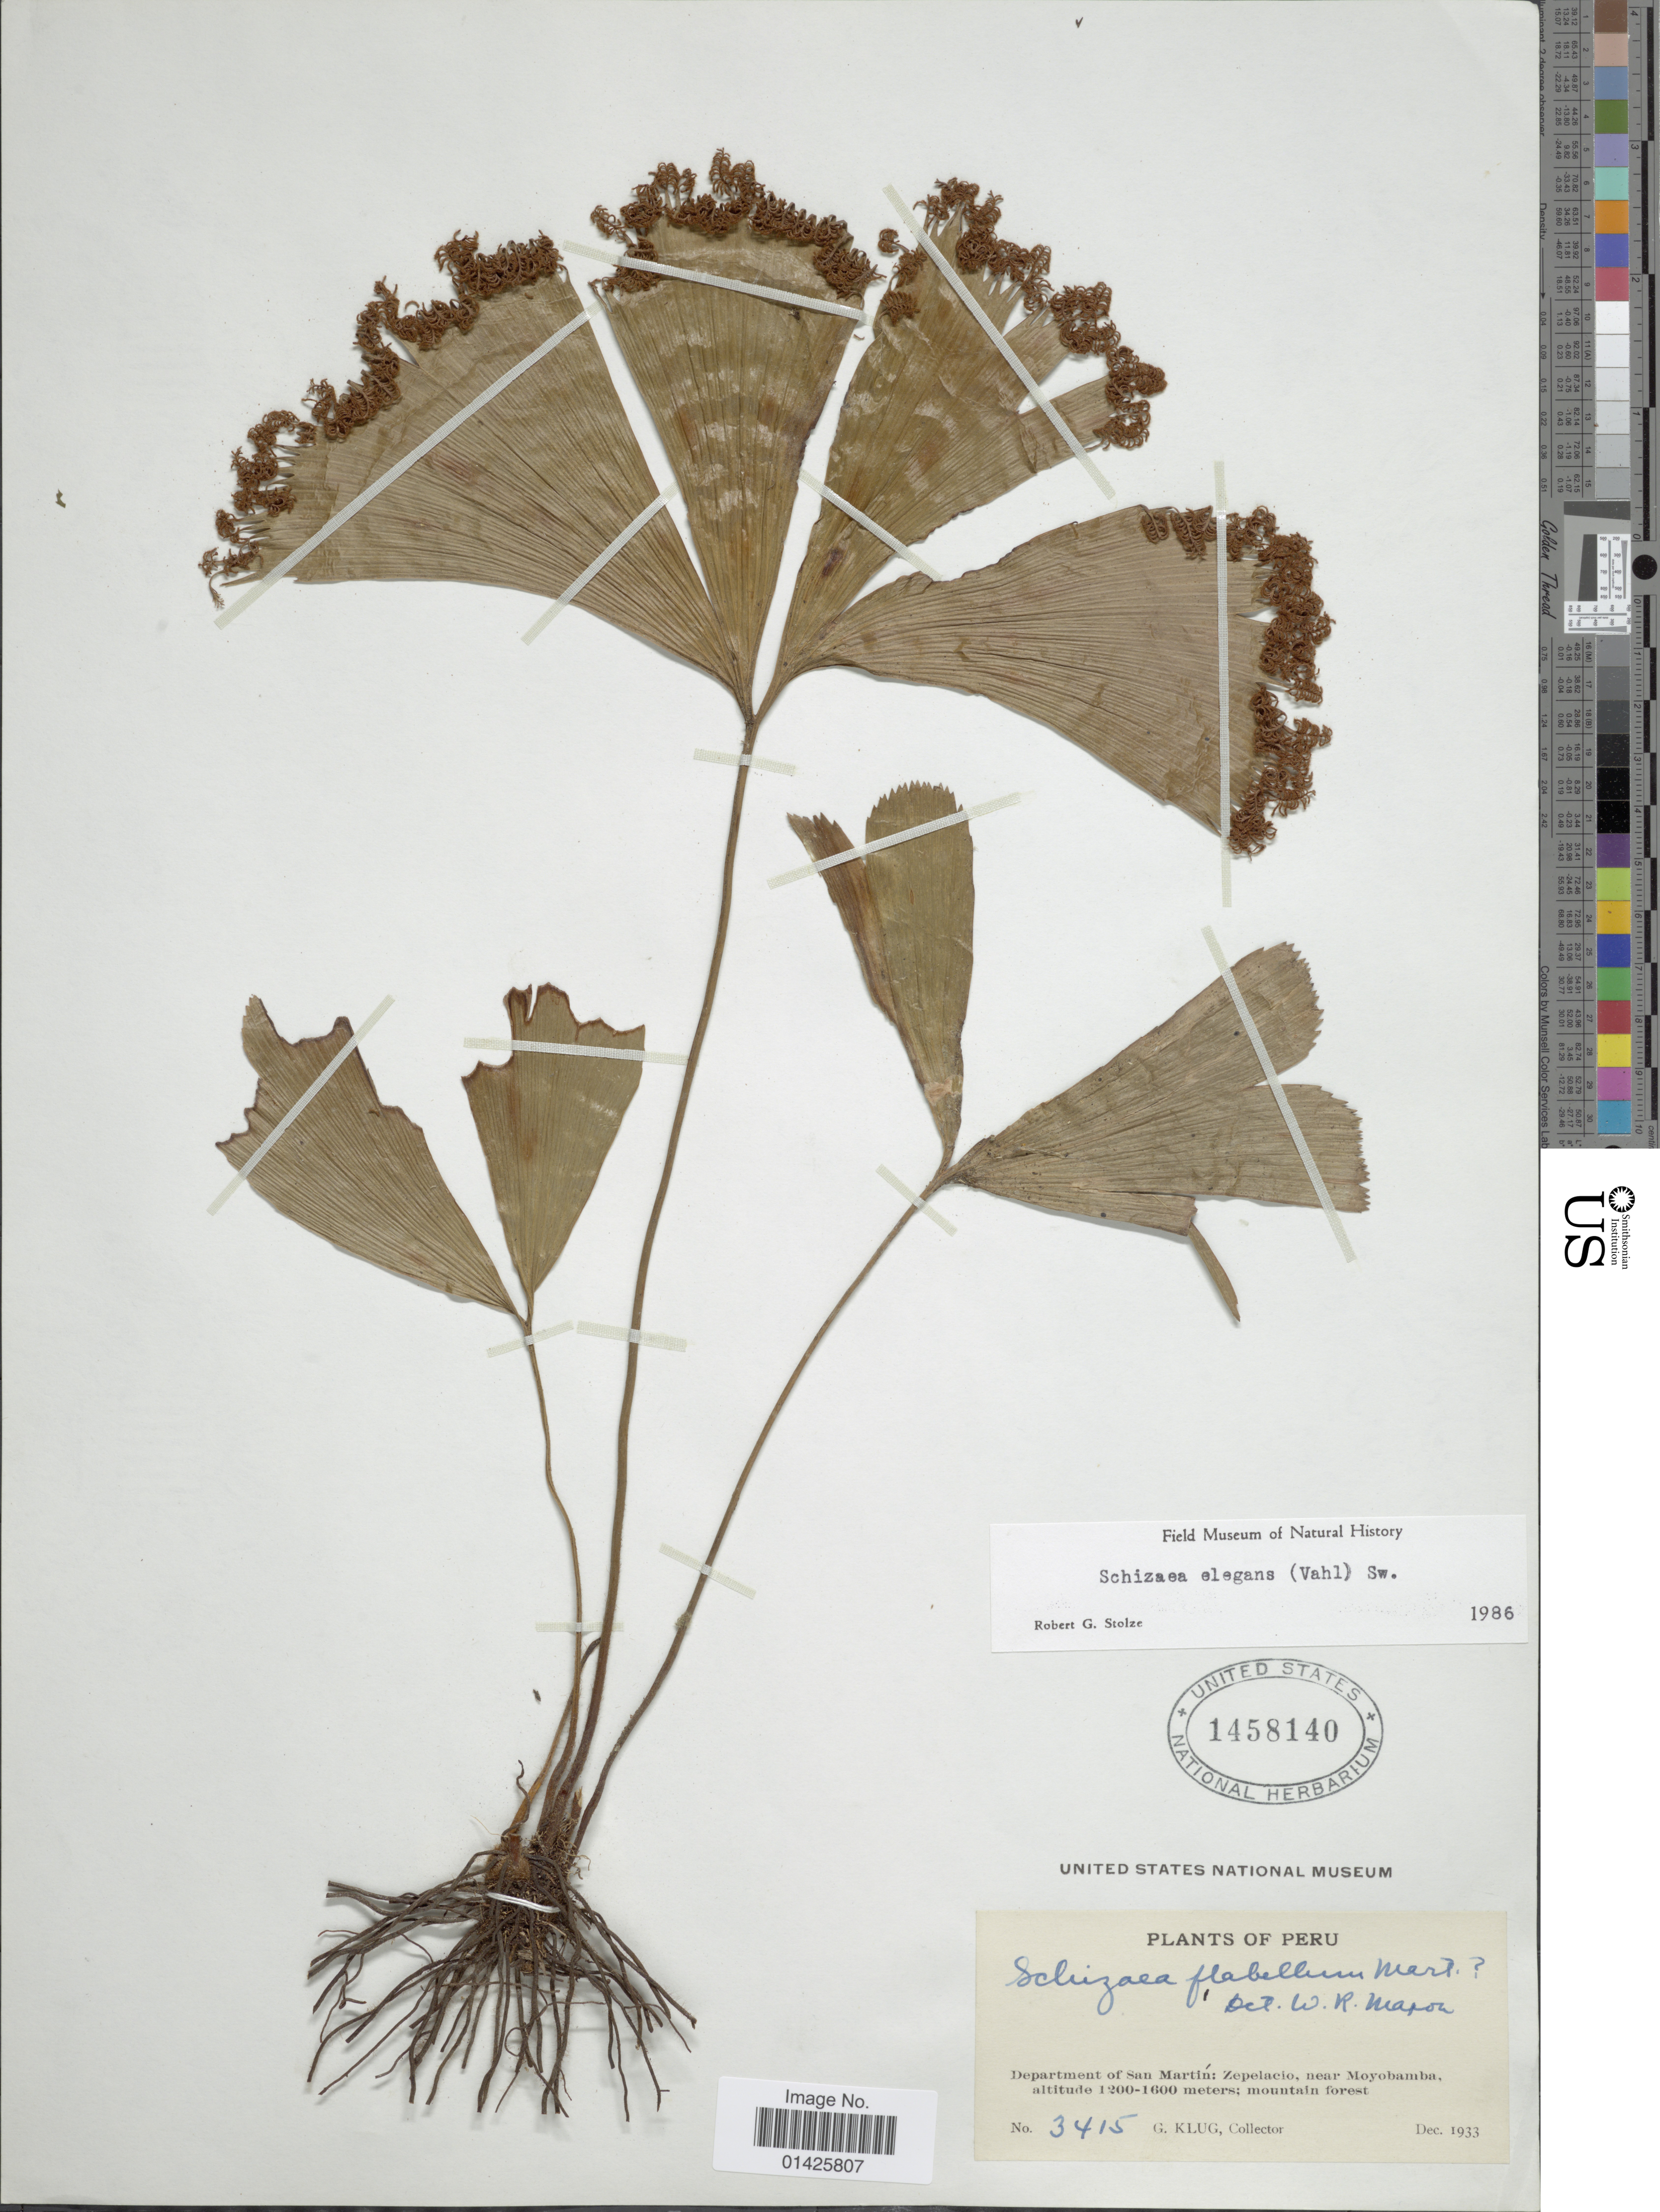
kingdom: Plantae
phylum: Tracheophyta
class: Polypodiopsida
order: Schizaeales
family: Schizaeaceae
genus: Schizaea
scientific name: Schizaea elegans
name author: (Vahl) Sw.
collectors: G. Klug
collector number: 3415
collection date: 1933-12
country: Peru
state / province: San Martín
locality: Department of San Martin: Zepelacio, near Moyobamba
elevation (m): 1200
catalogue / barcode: US 1458140